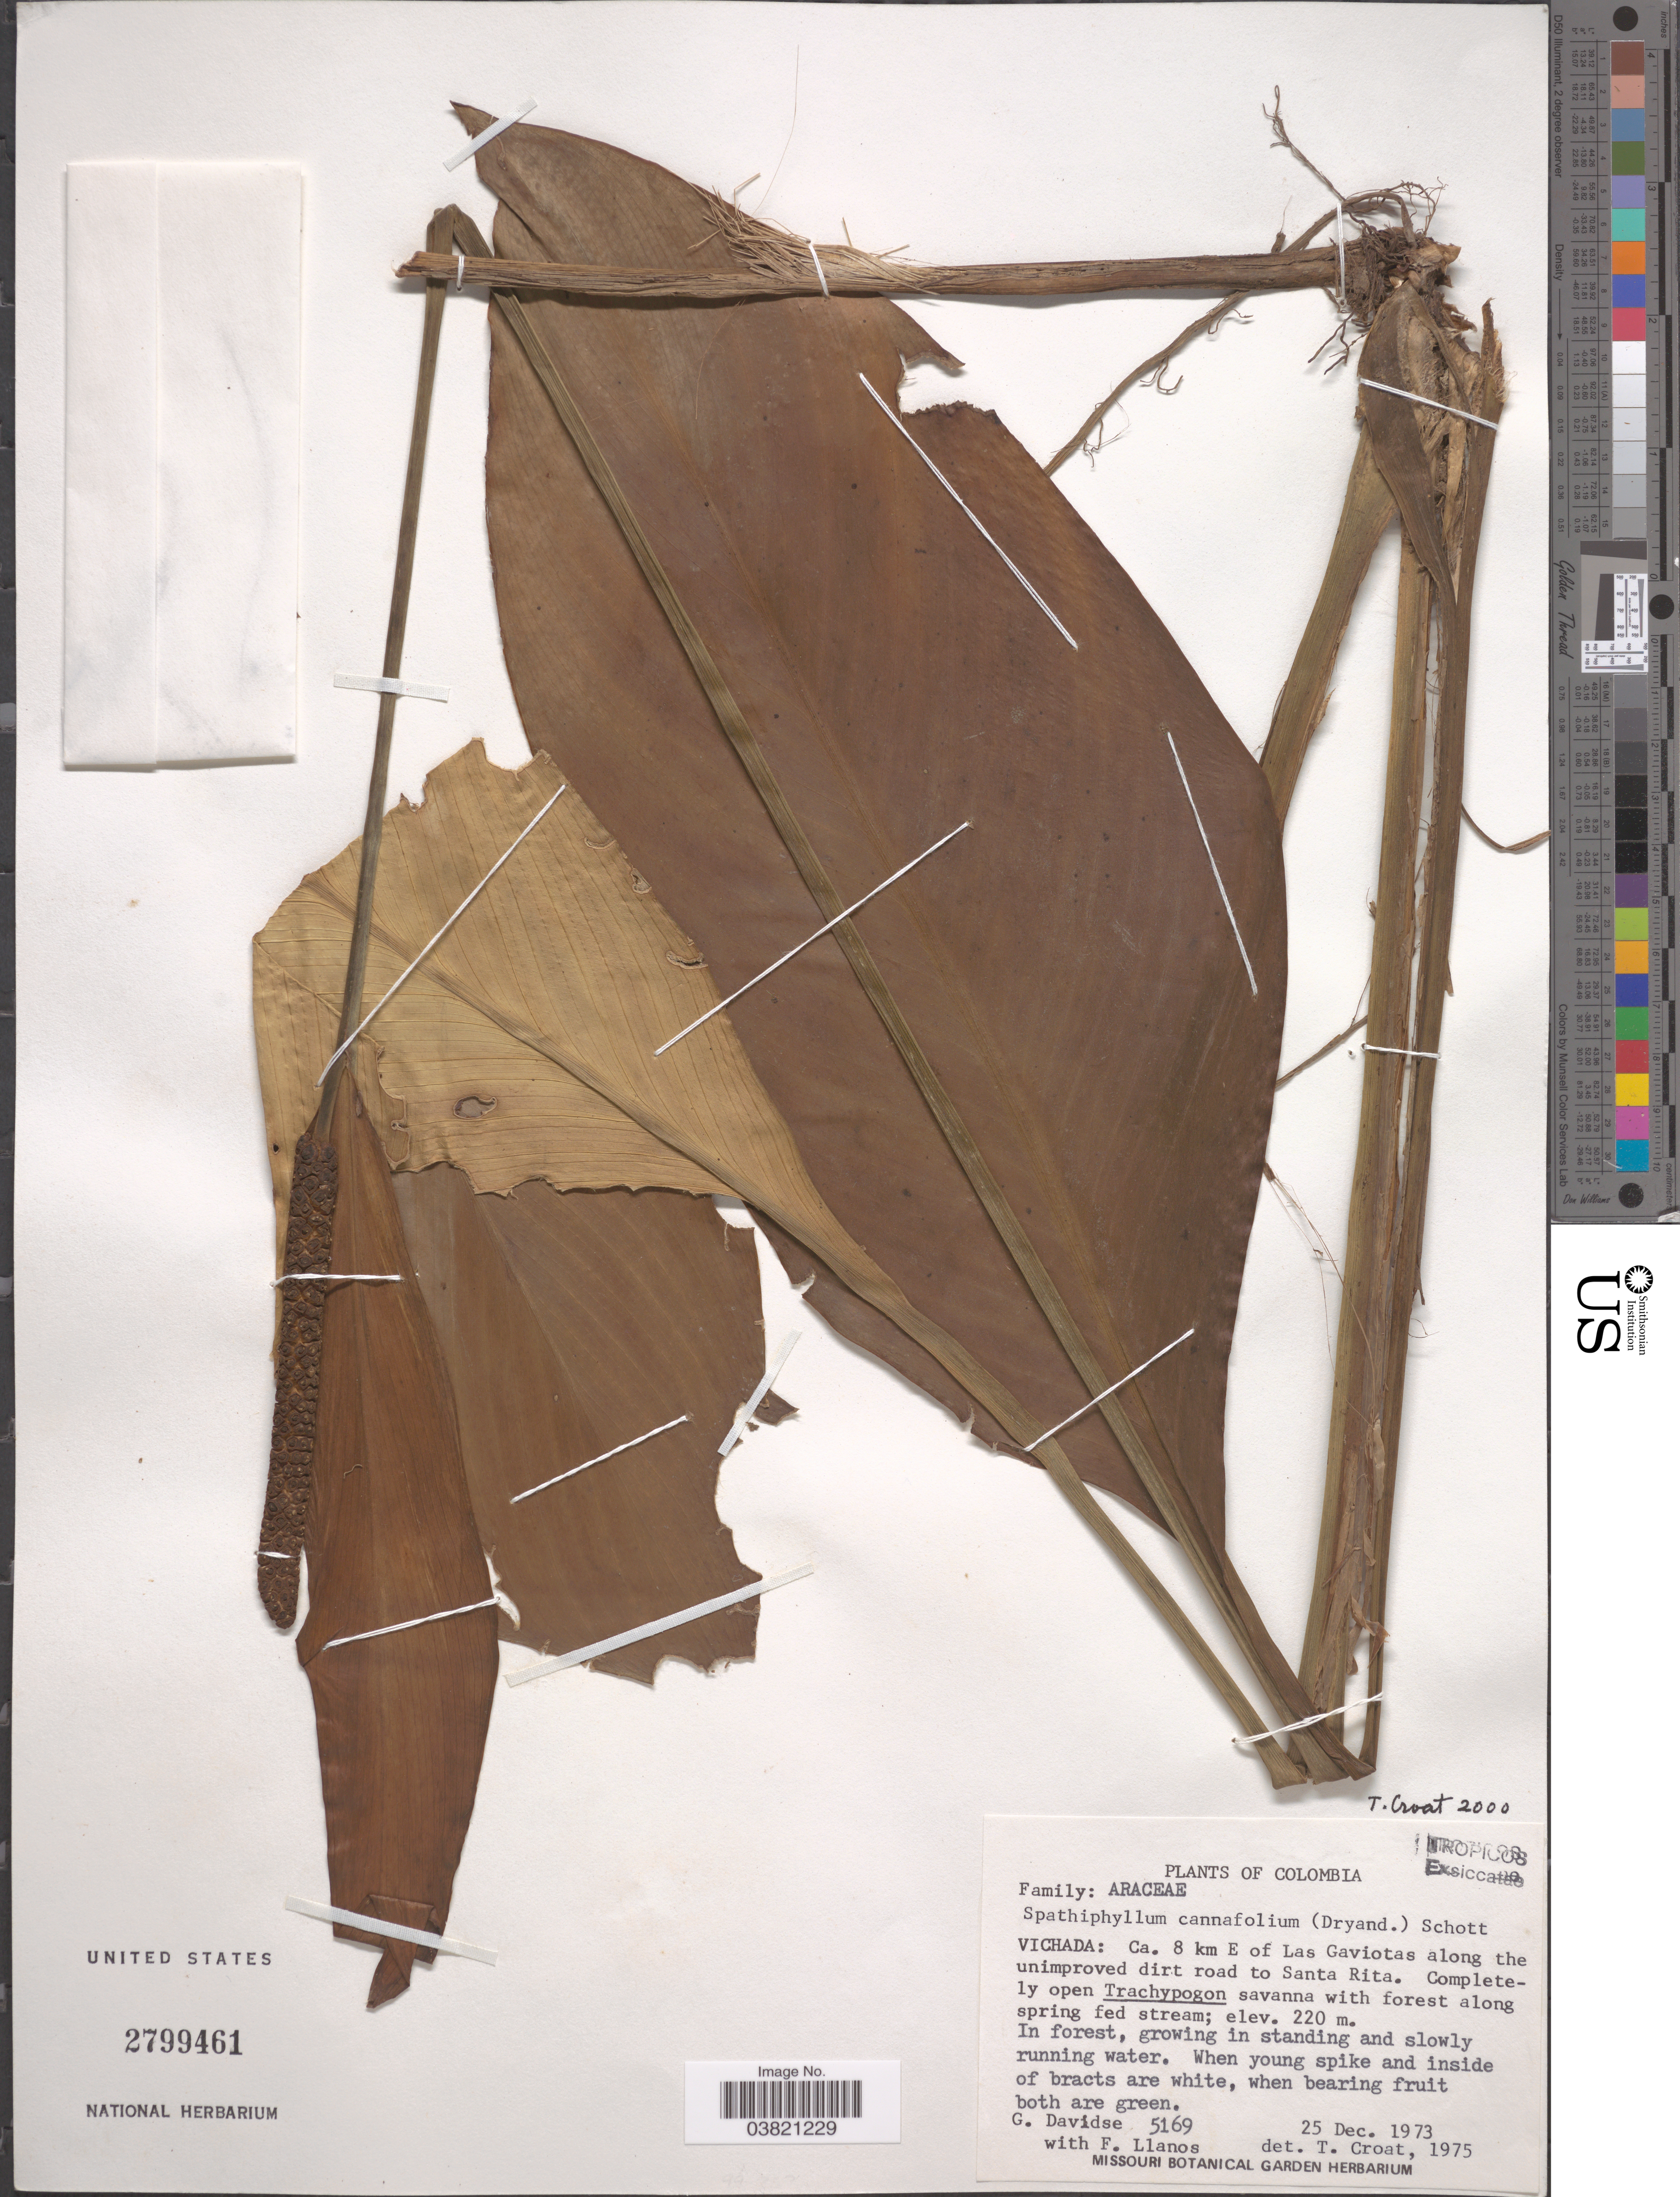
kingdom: Plantae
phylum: Tracheophyta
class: Liliopsida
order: Alismatales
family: Araceae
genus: Spathiphyllum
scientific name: Spathiphyllum cannifolium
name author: (Dryand. ex Sims) Schott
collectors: G. Davidse & F. Llanos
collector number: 5169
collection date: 1973-12-25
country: Colombia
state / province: Vichada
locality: Ca. 8 km E of Las Gaviotas along the unimproved dirt road to Santa Rita.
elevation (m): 220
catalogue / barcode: US 2799461